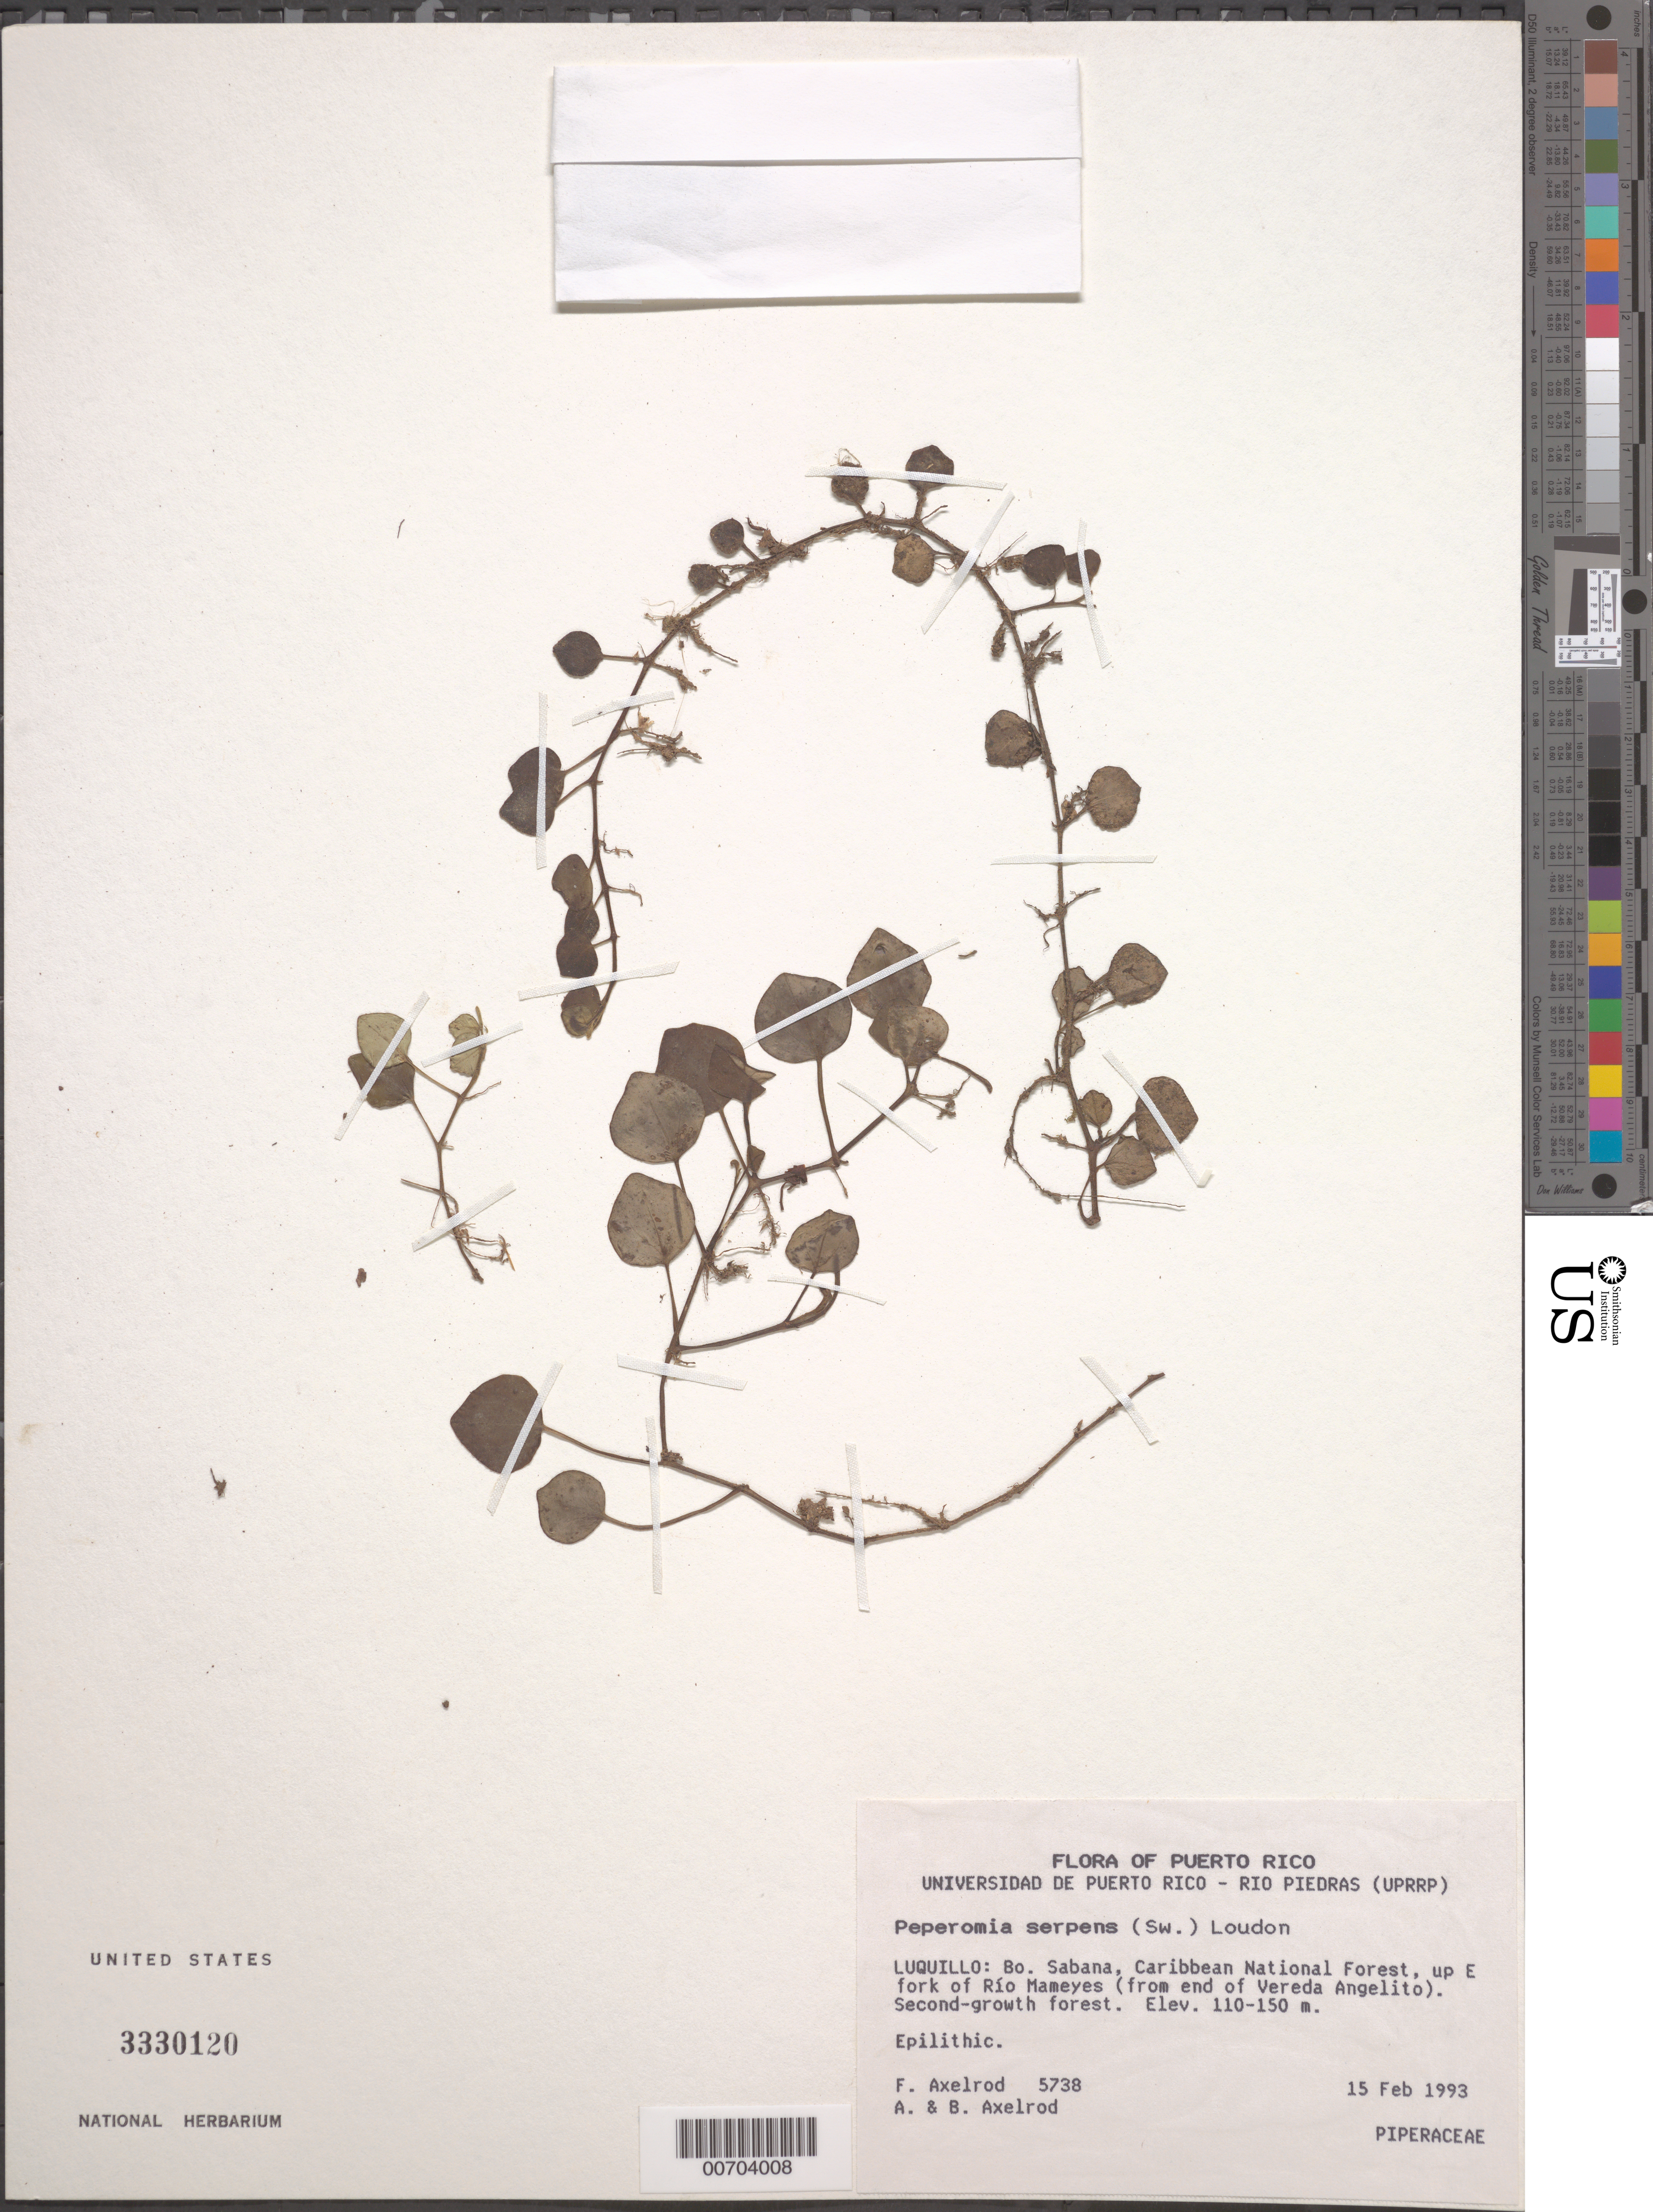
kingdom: Plantae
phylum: Tracheophyta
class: Magnoliopsida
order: Piperales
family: Piperaceae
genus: Peperomia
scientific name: Peperomia serpens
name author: (Sw.) Loudon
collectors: F. S. Axelrod, A. Axelrod & B. Axelrod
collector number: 5738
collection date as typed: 15 Feb 1993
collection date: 1993-02-15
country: Puerto Rico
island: Greater Antilles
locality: Luquillo: Bo. Sabana, Caribbean Natl. Forest, up E fork of Río Mameyes (from end of Vereda Angelito).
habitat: Second-growth forest.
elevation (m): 110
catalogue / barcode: US 3330120